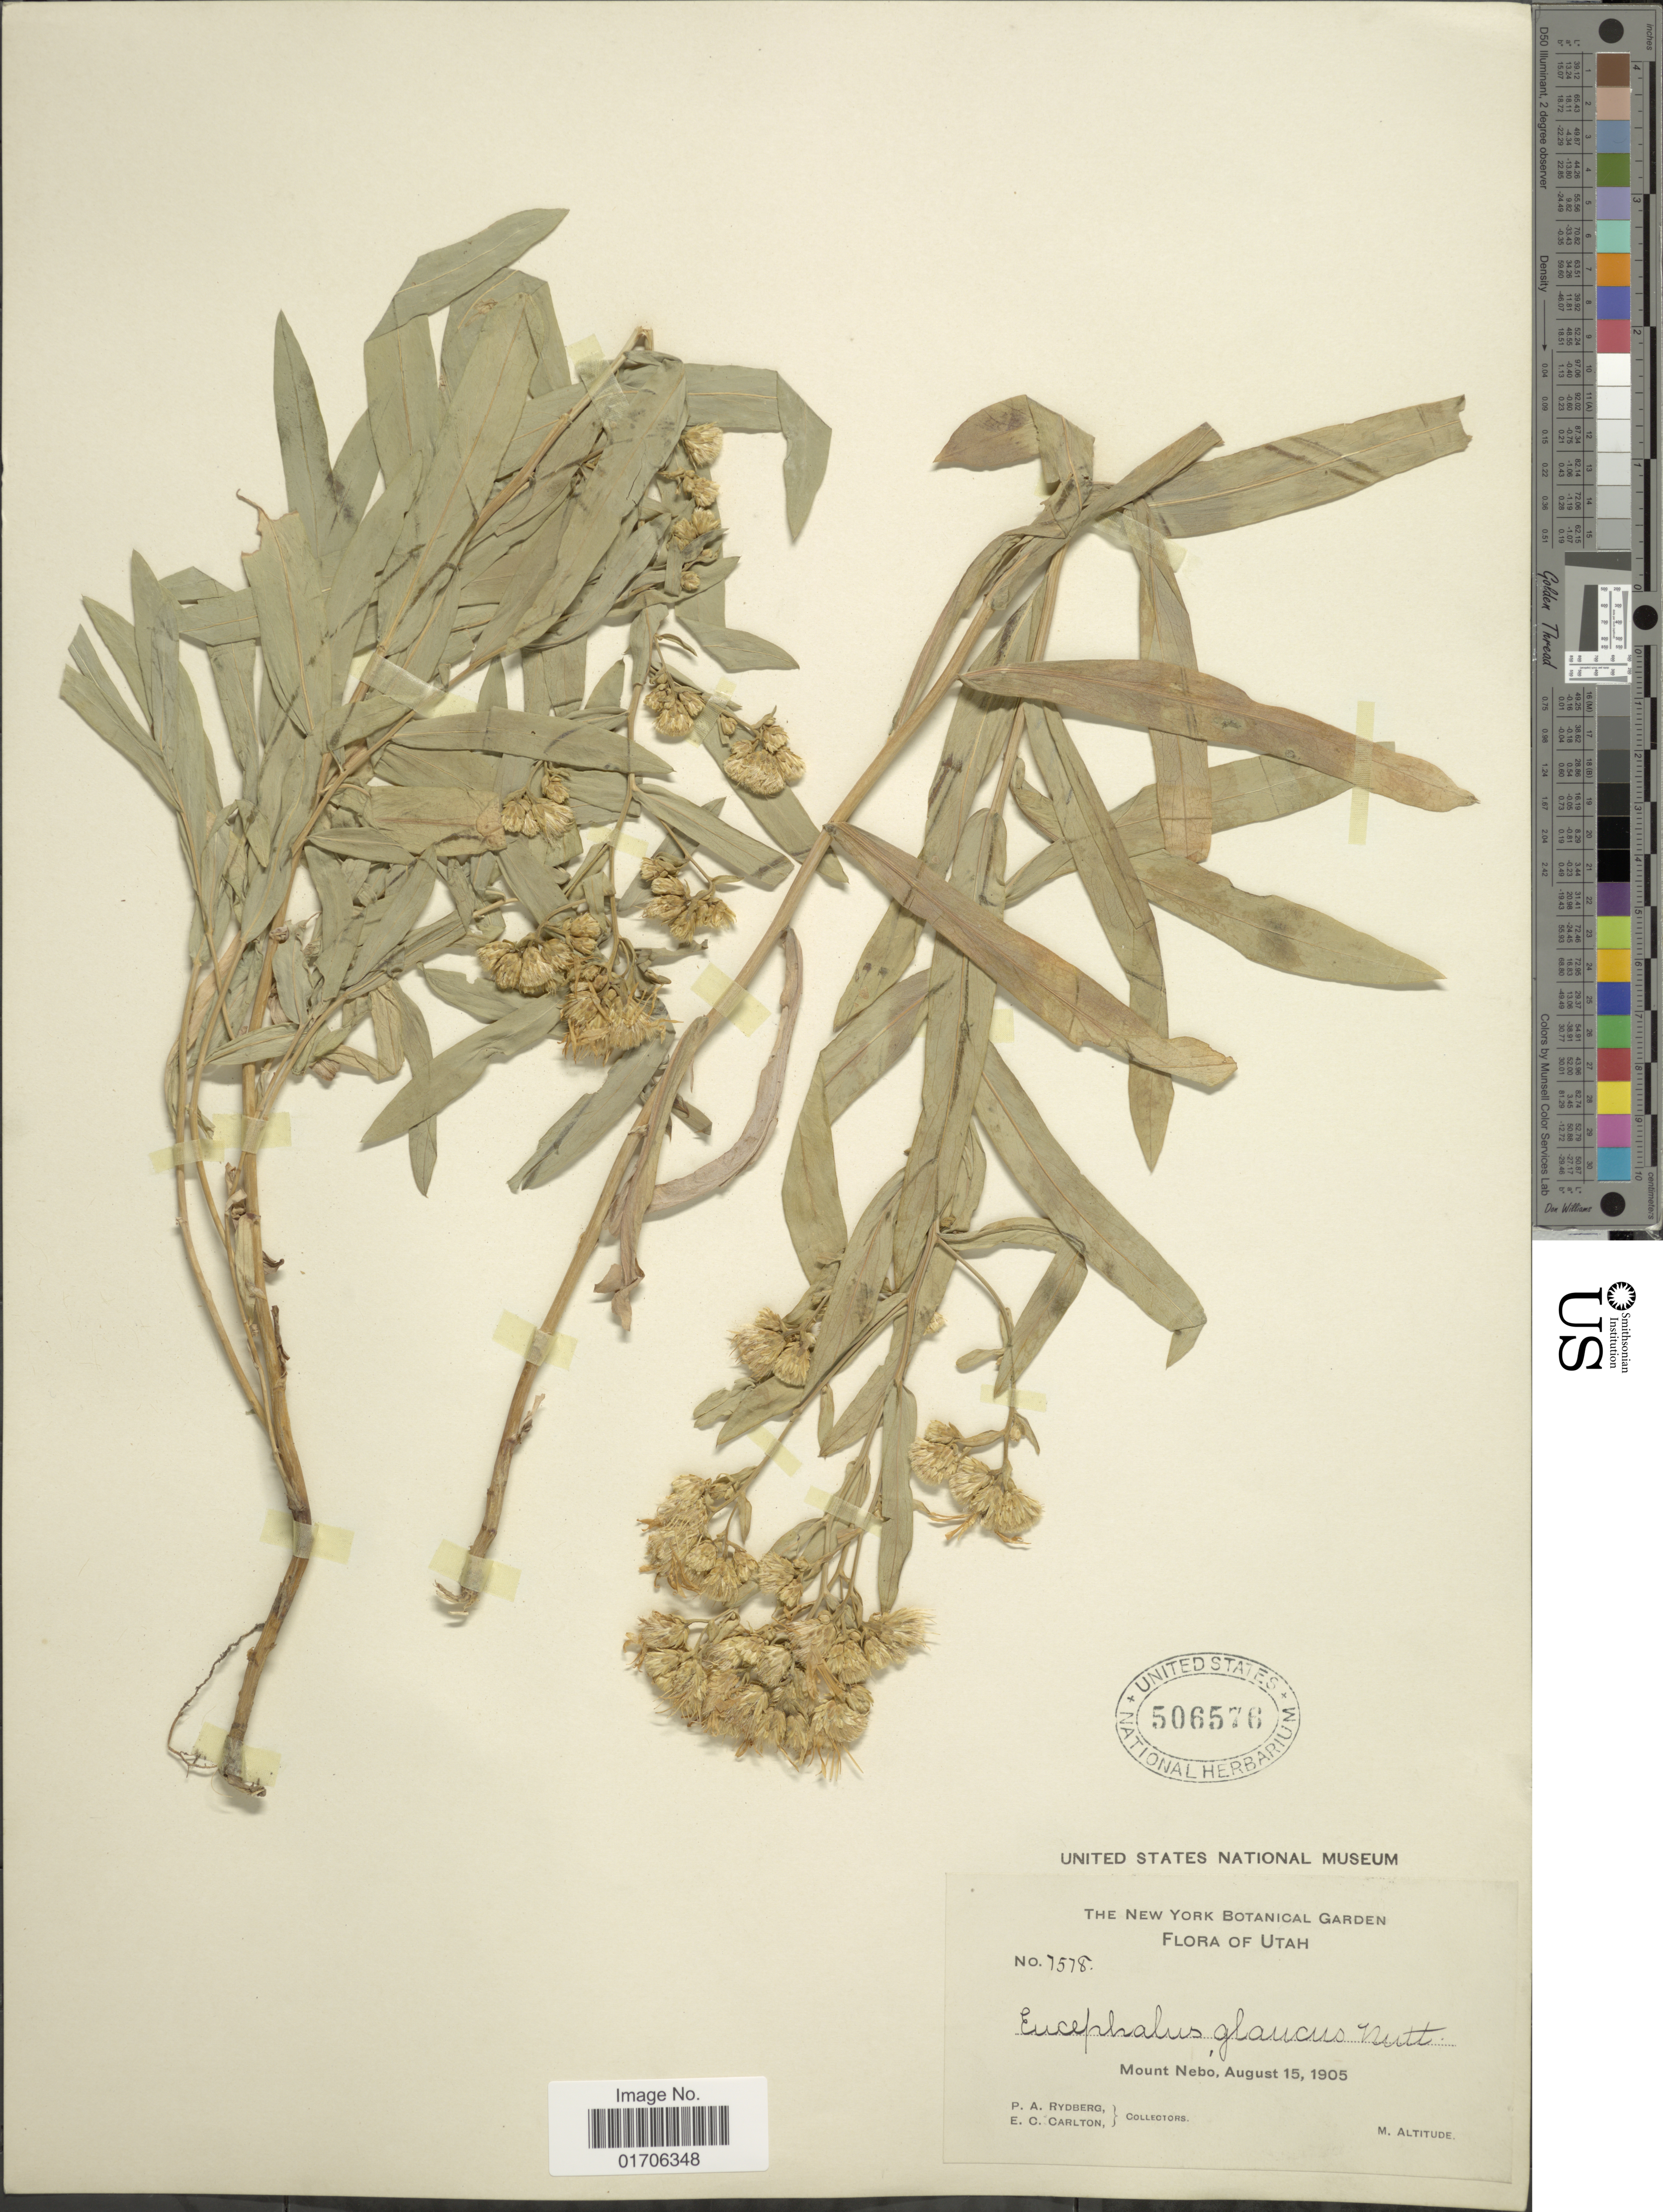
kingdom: Plantae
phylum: Tracheophyta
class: Magnoliopsida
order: Asterales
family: Asteraceae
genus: Eurybia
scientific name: Eurybia glauca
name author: (Nutt.) G.L. Nesom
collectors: P. A. Rydberg & E. Carlton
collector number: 7578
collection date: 1905-08-15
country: United States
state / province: Utah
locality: Utah. Mount Nebo.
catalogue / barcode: US 506576